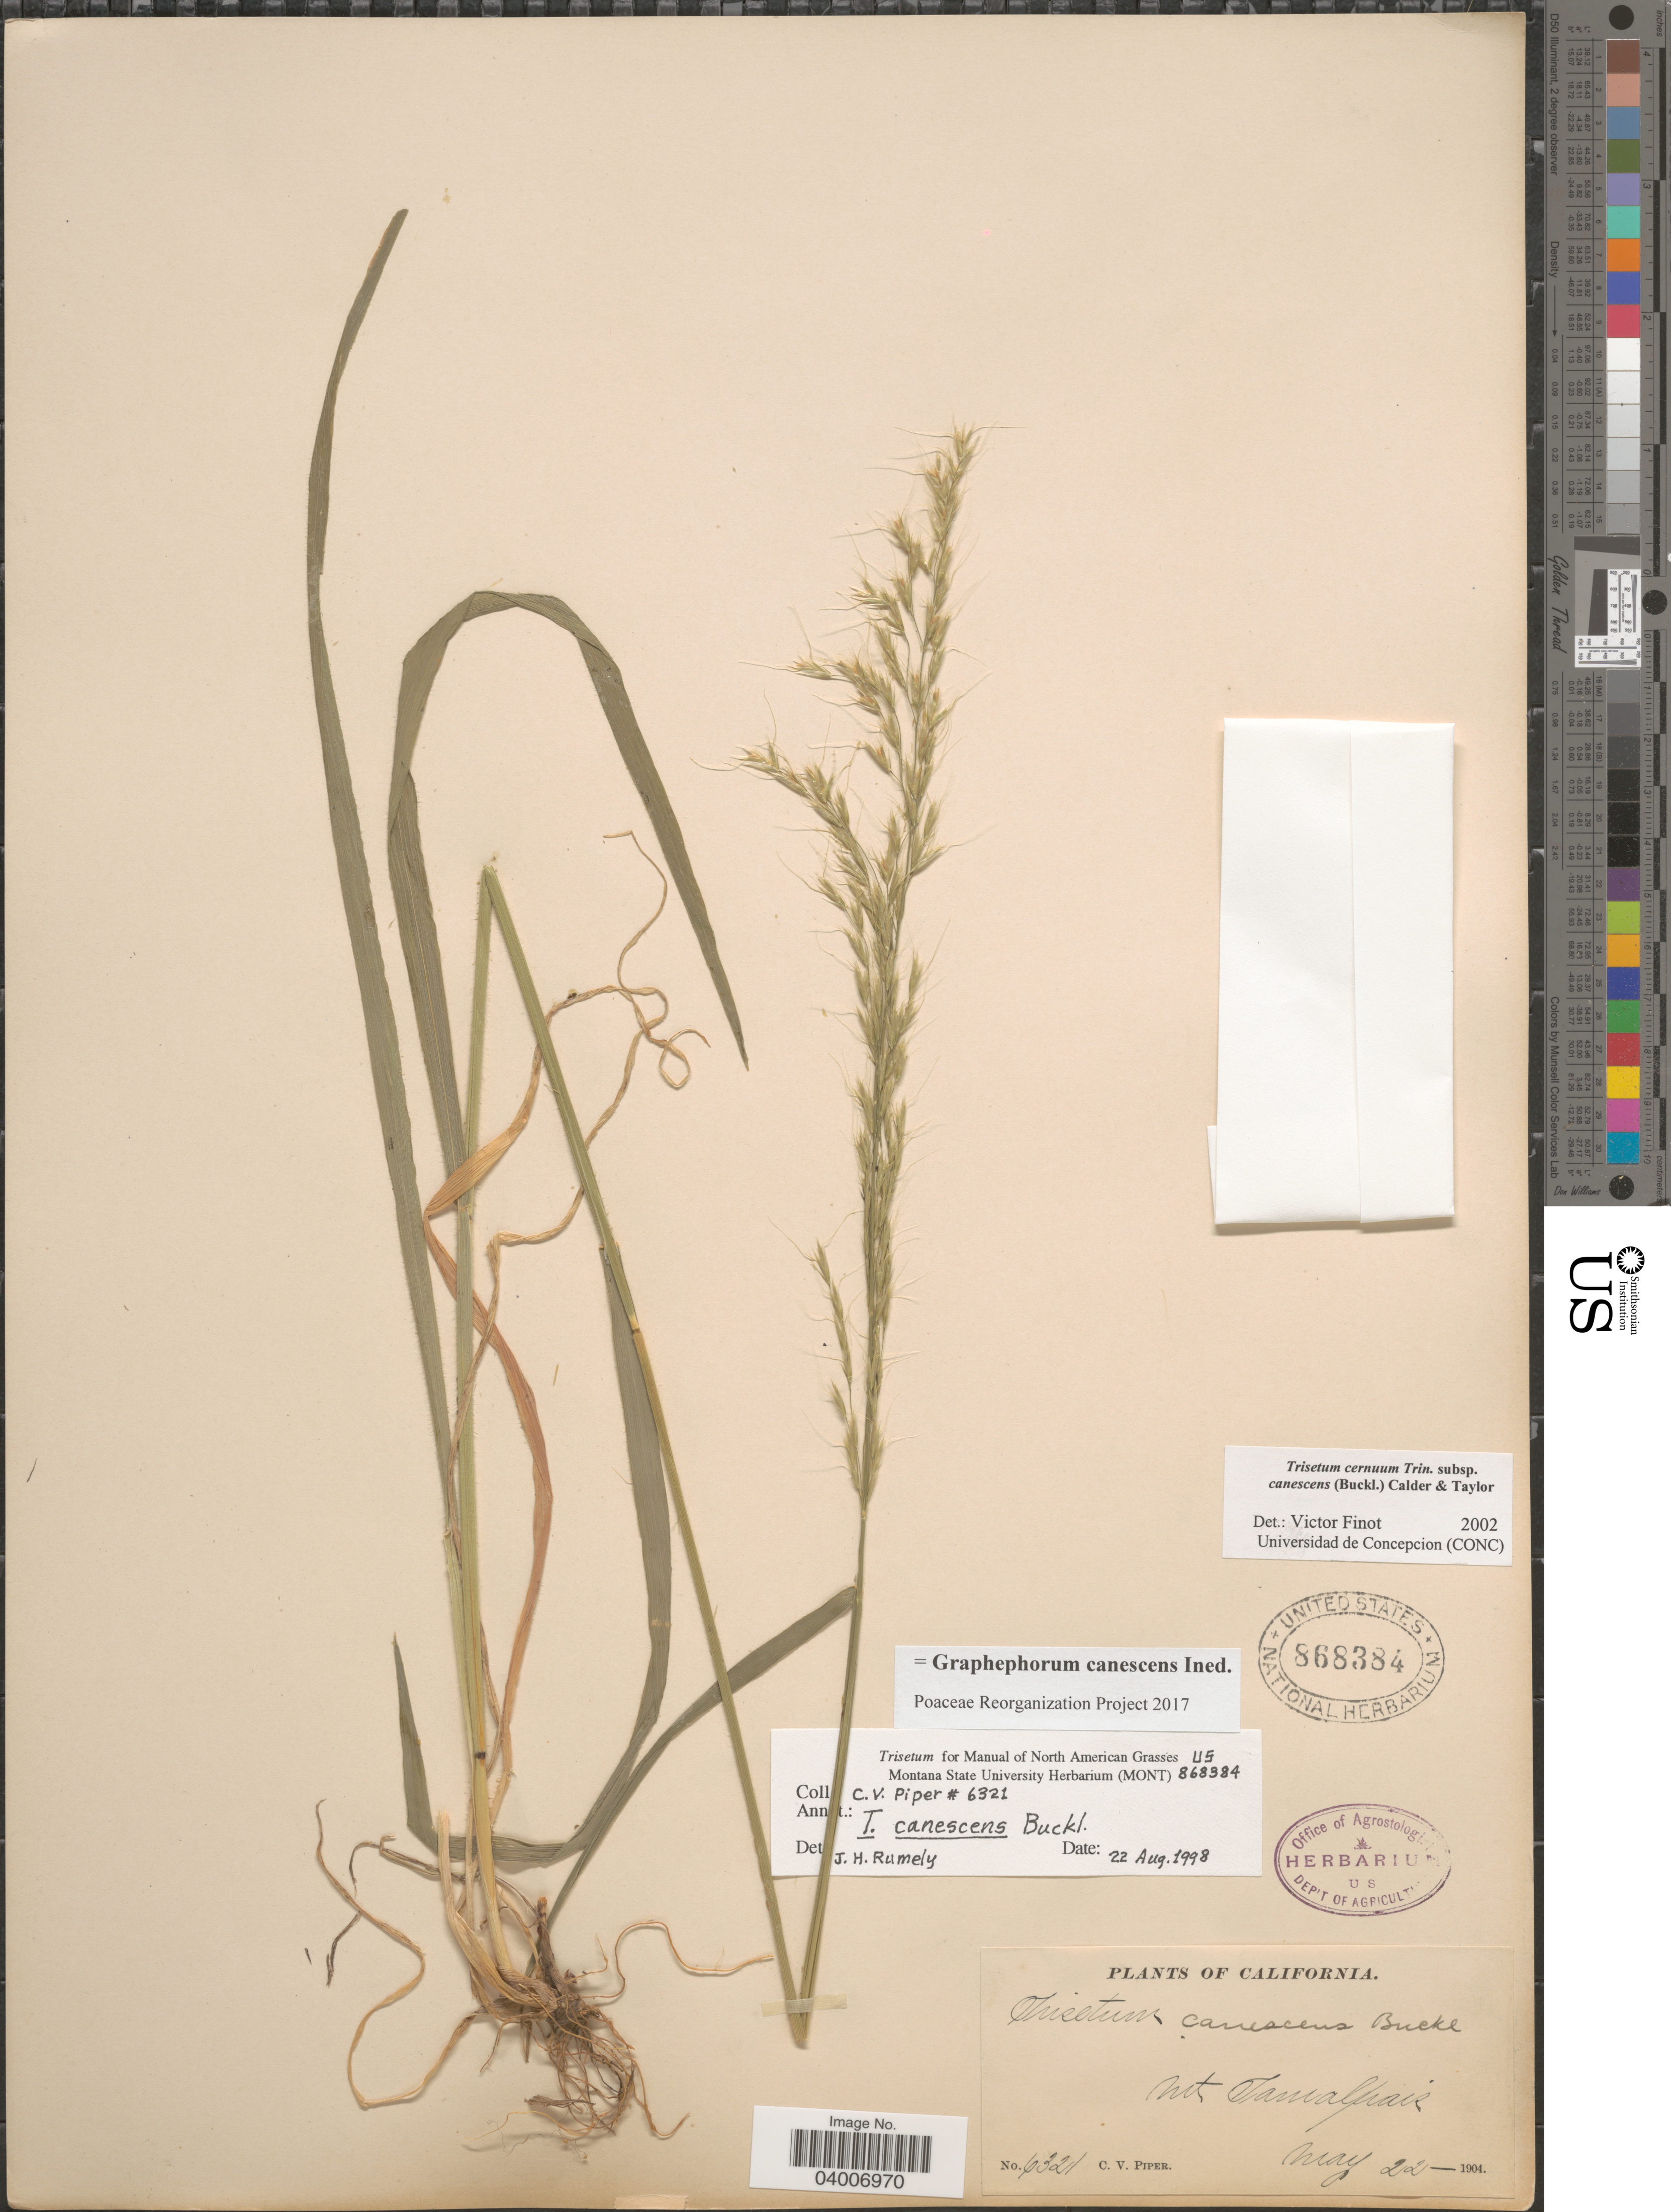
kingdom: Plantae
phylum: Tracheophyta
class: Liliopsida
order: Poales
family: Poaceae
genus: Graphephorum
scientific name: Graphephorum canescens ined.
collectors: C. V. Piper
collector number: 6321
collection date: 1904-05-22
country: United States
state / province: California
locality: Mt. Tamalpais.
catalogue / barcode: US 868384